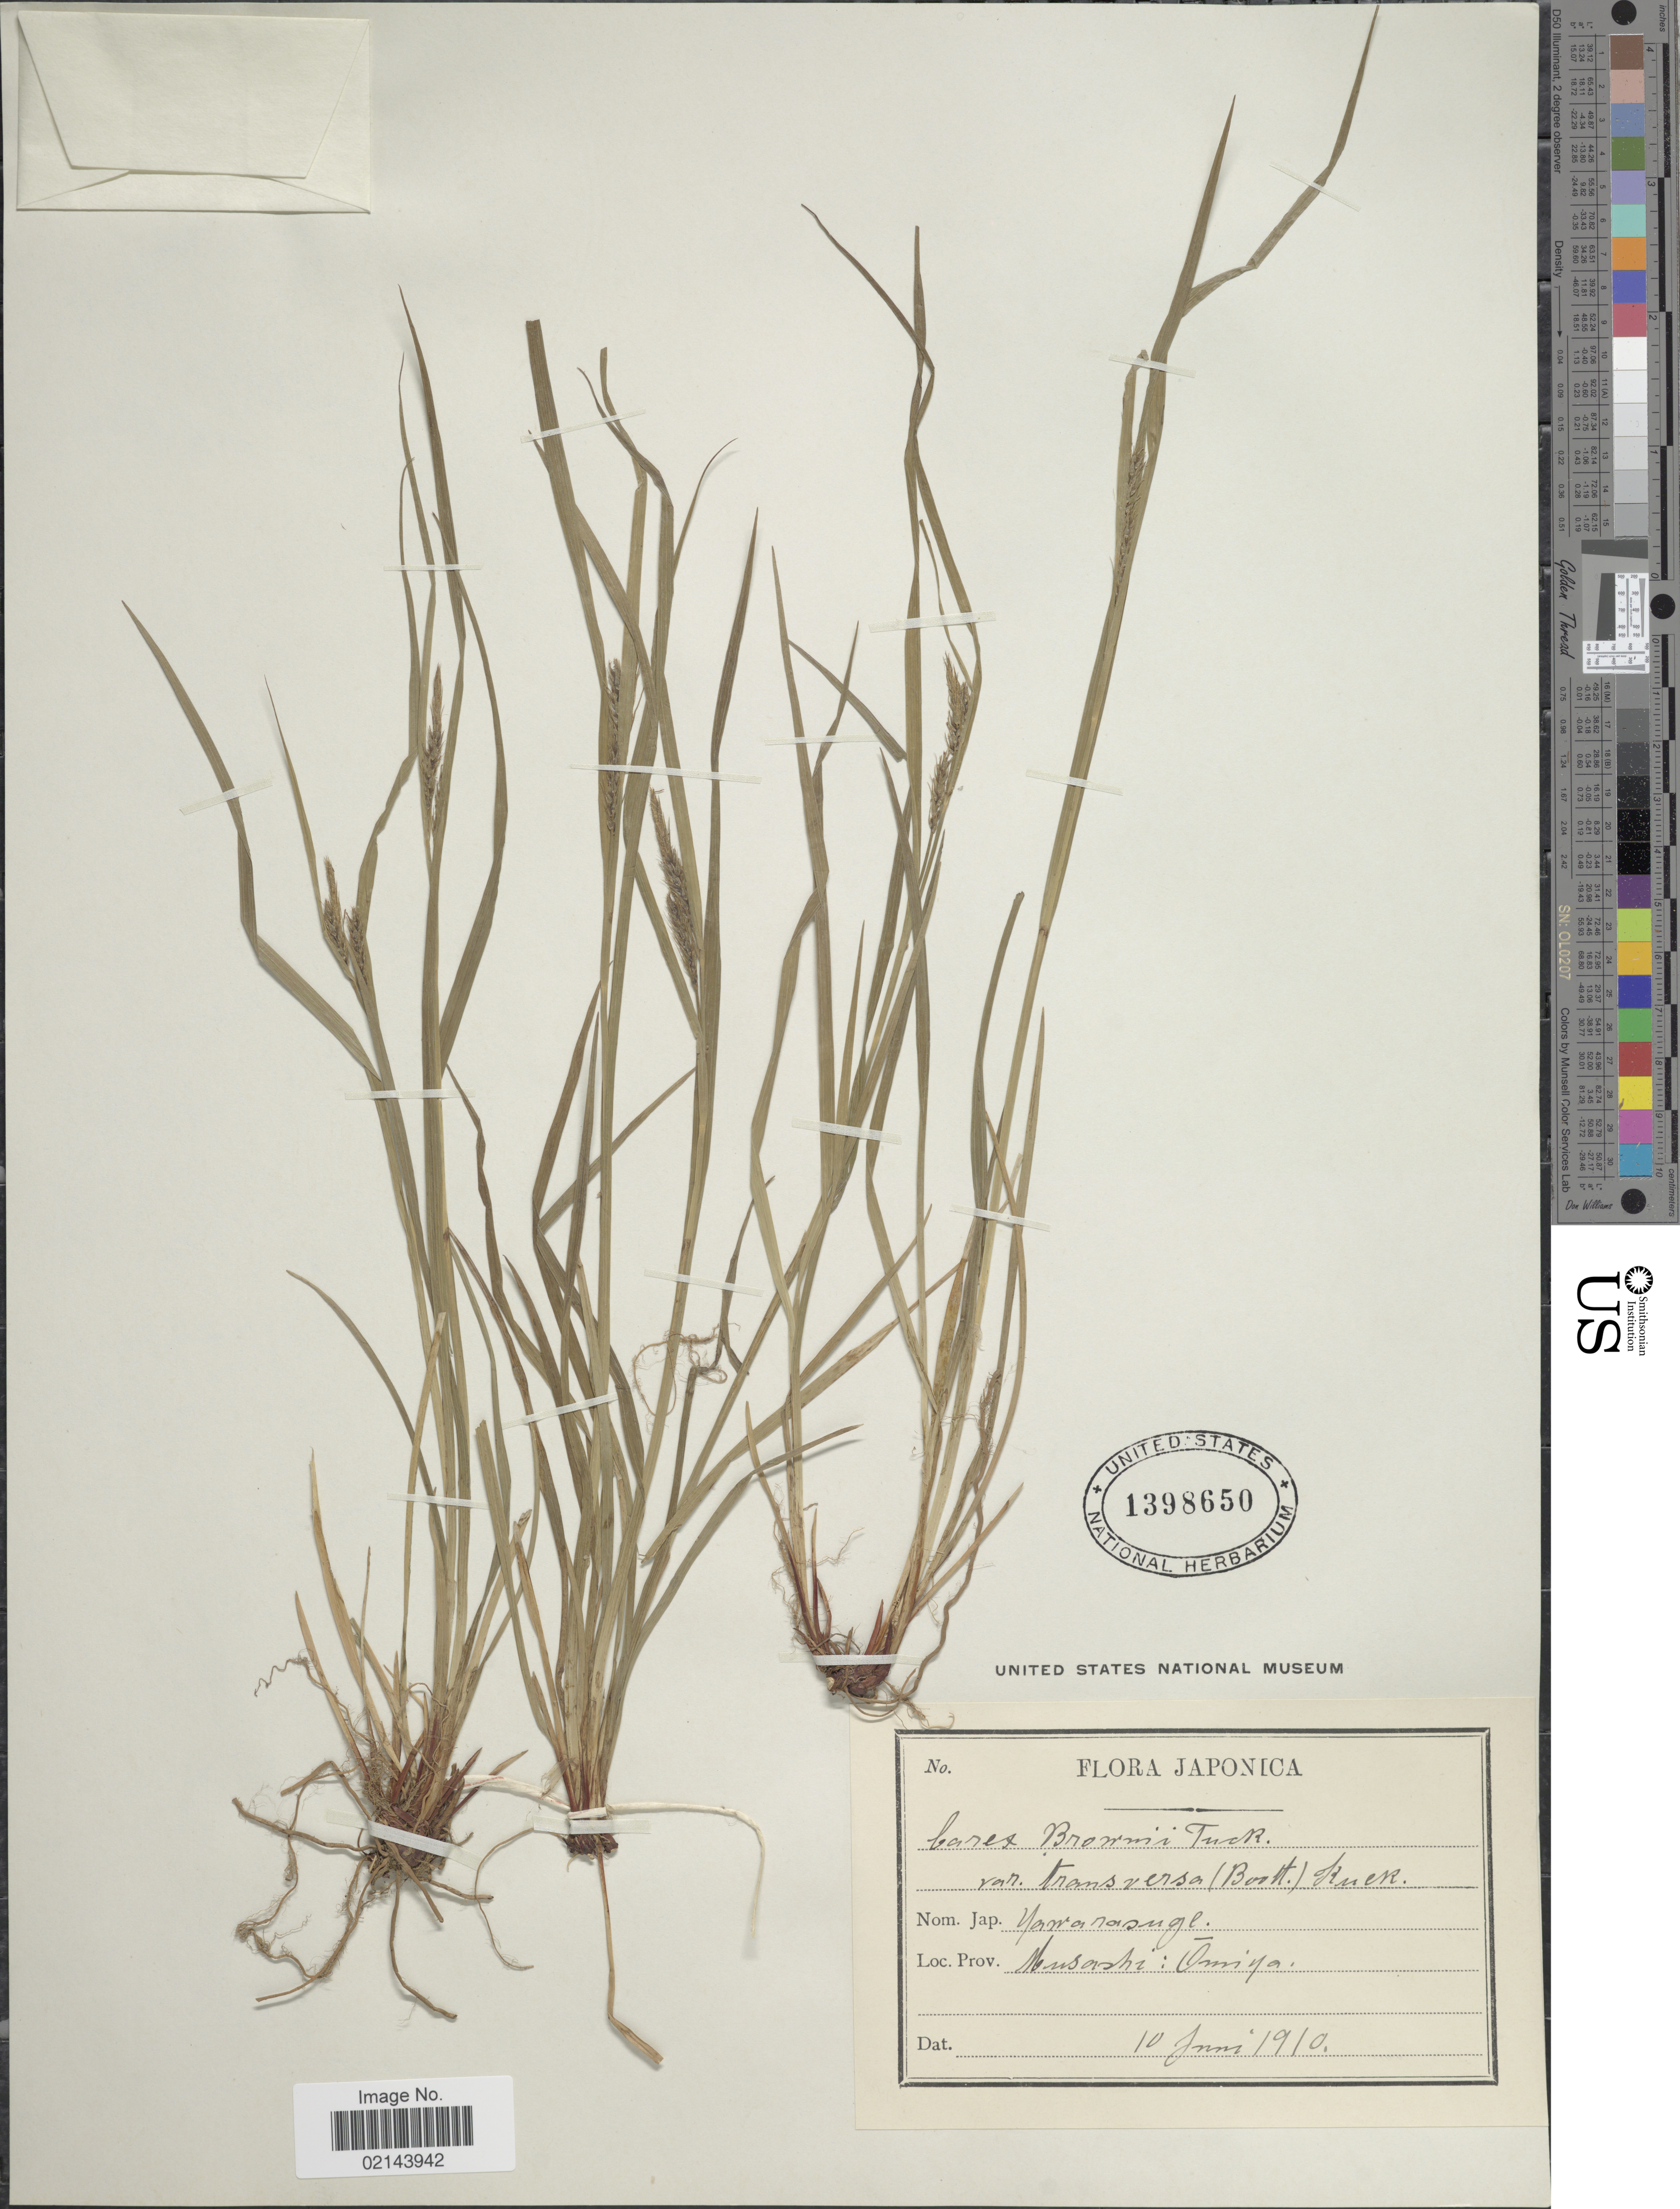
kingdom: Plantae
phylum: Tracheophyta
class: Liliopsida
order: Poales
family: Cyperaceae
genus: Carex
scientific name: Carex brownii subsp. transversa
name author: (Boott) J. Kern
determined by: Strong, Mark T., (BOT), Smithsonian Institution - National Museum of Natural History (UNITED STATES)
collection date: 1910-06-10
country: Japan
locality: Musashi: Omiya.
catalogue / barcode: US 1398650